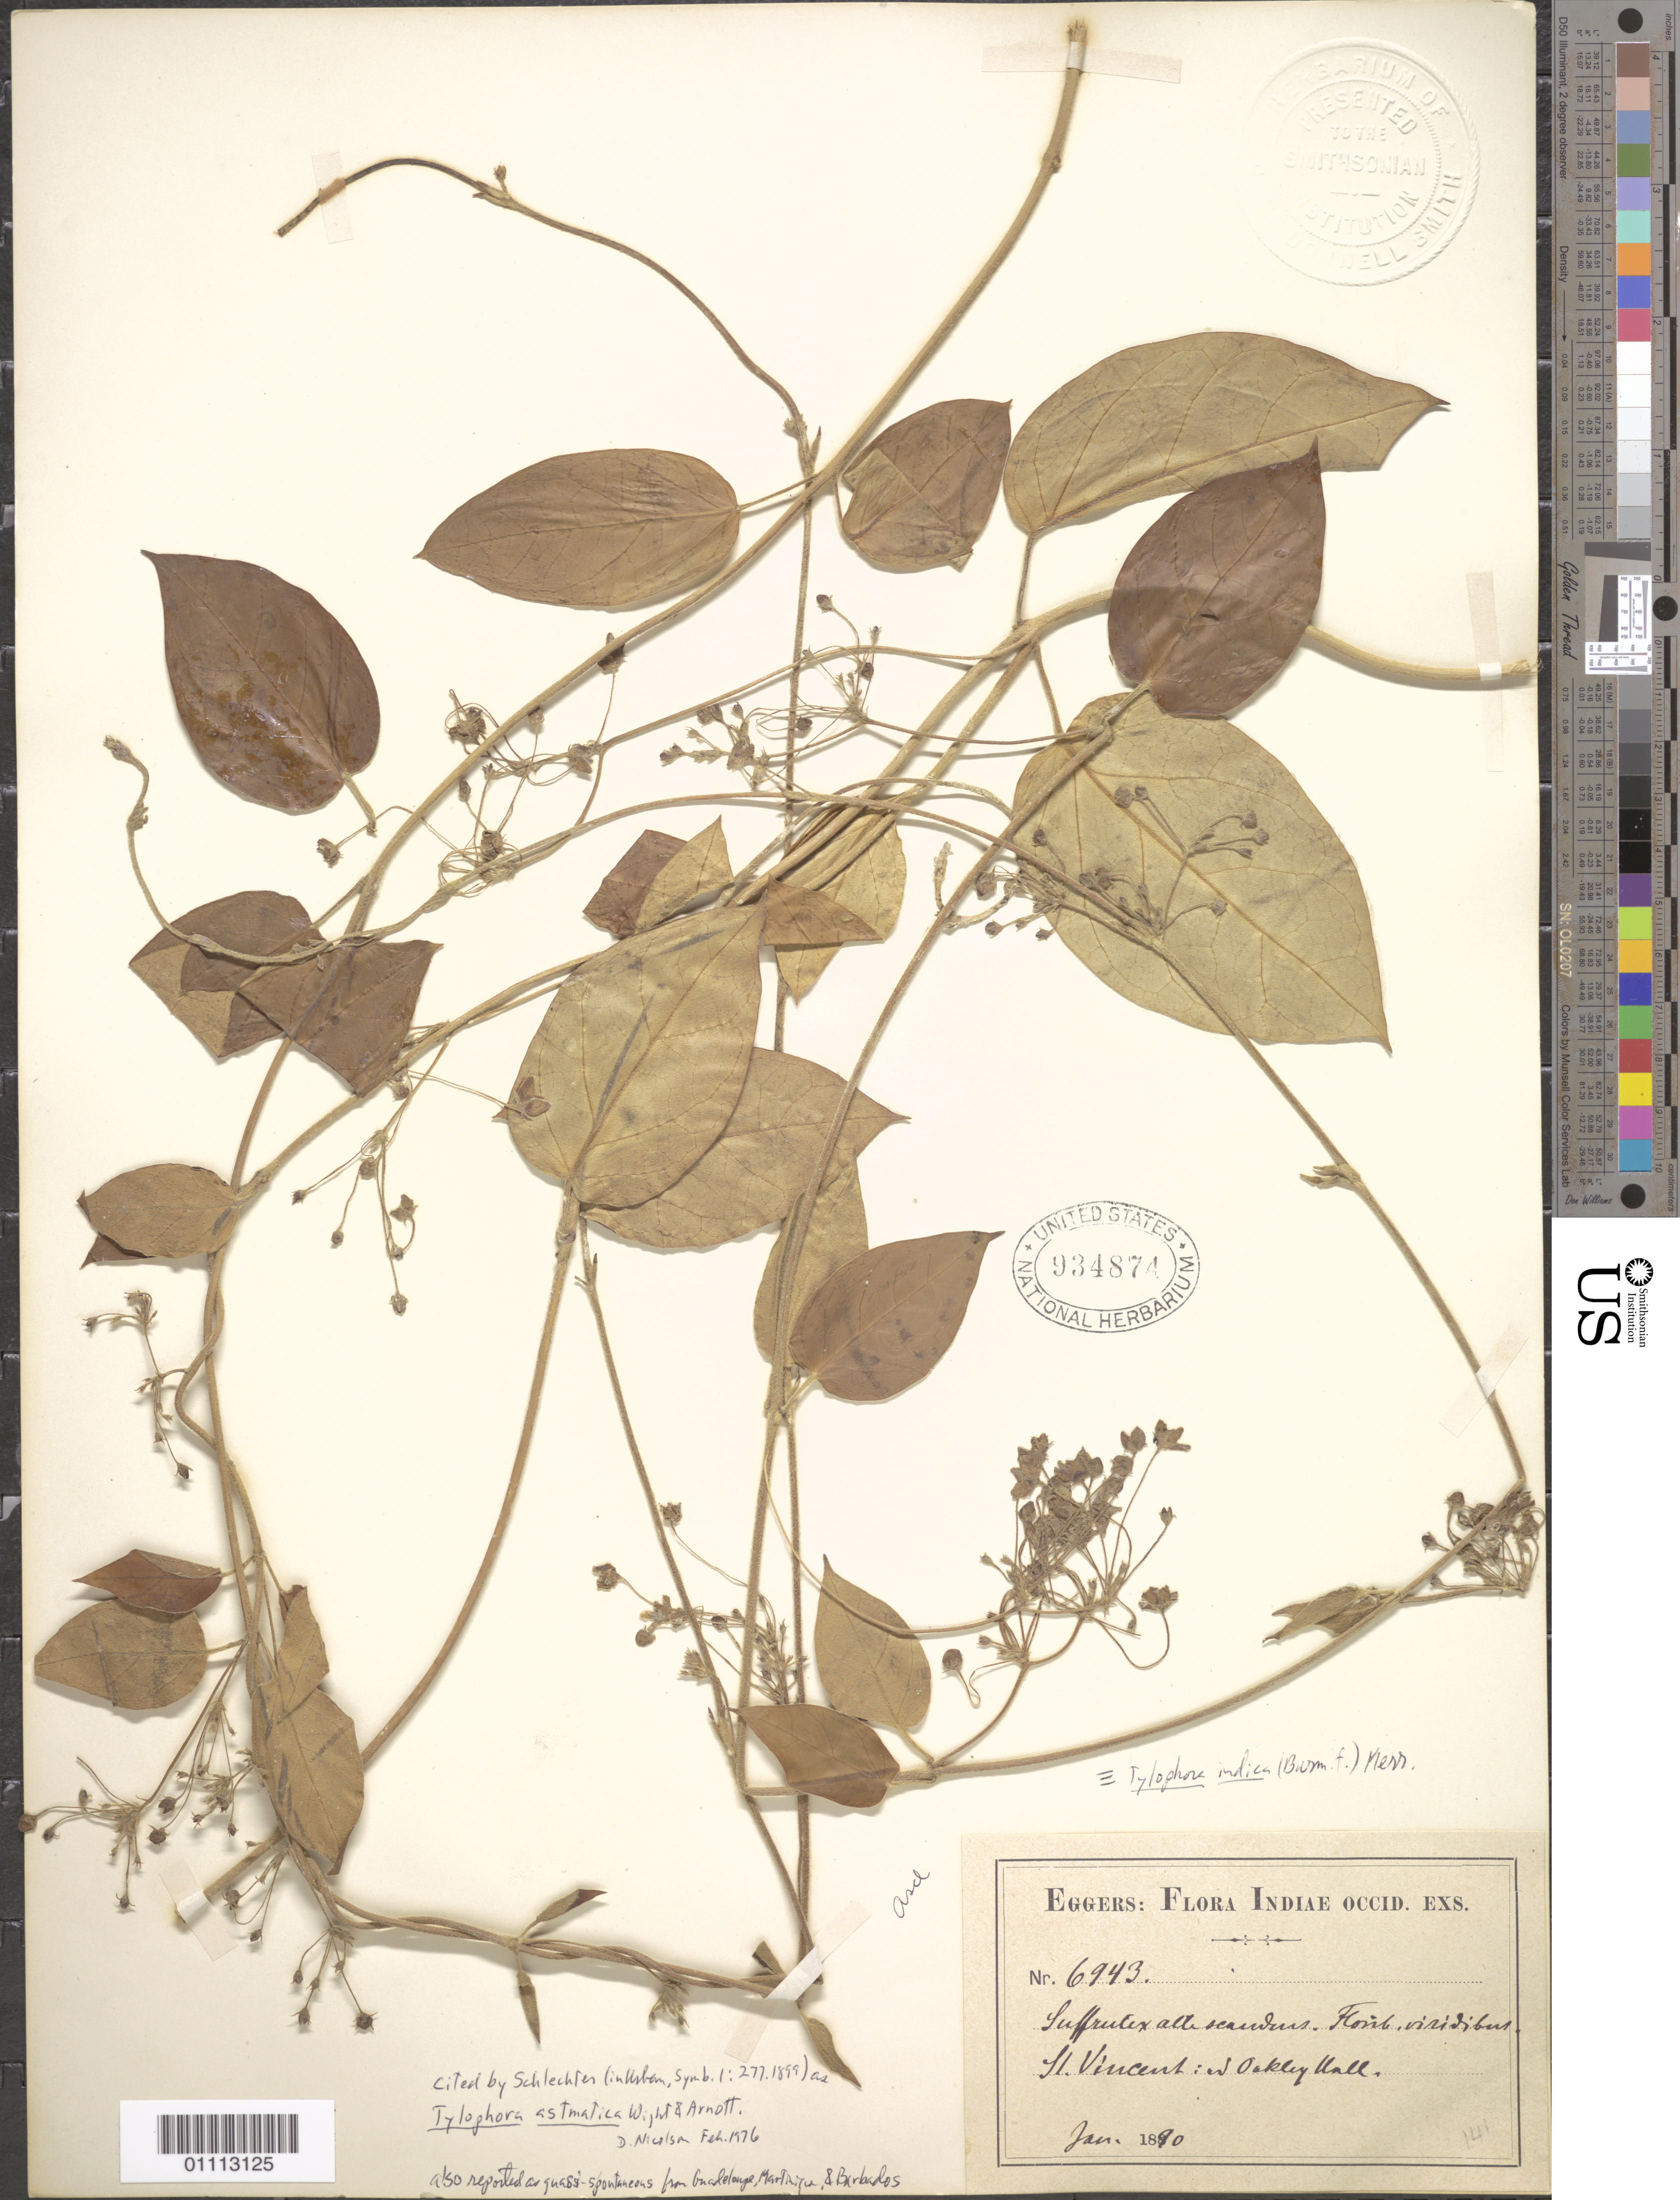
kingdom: Plantae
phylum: Tracheophyta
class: Magnoliopsida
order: Gentianales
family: Apocynaceae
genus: Tylophora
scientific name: Tylophora asthmatica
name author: (L. f.) Wight & Arn.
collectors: H. F. A. von Eggers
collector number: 6943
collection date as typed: Jan 1890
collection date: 1890-01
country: St. Vincent - Grenadines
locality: Ad Oakley Hall.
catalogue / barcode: US 934874